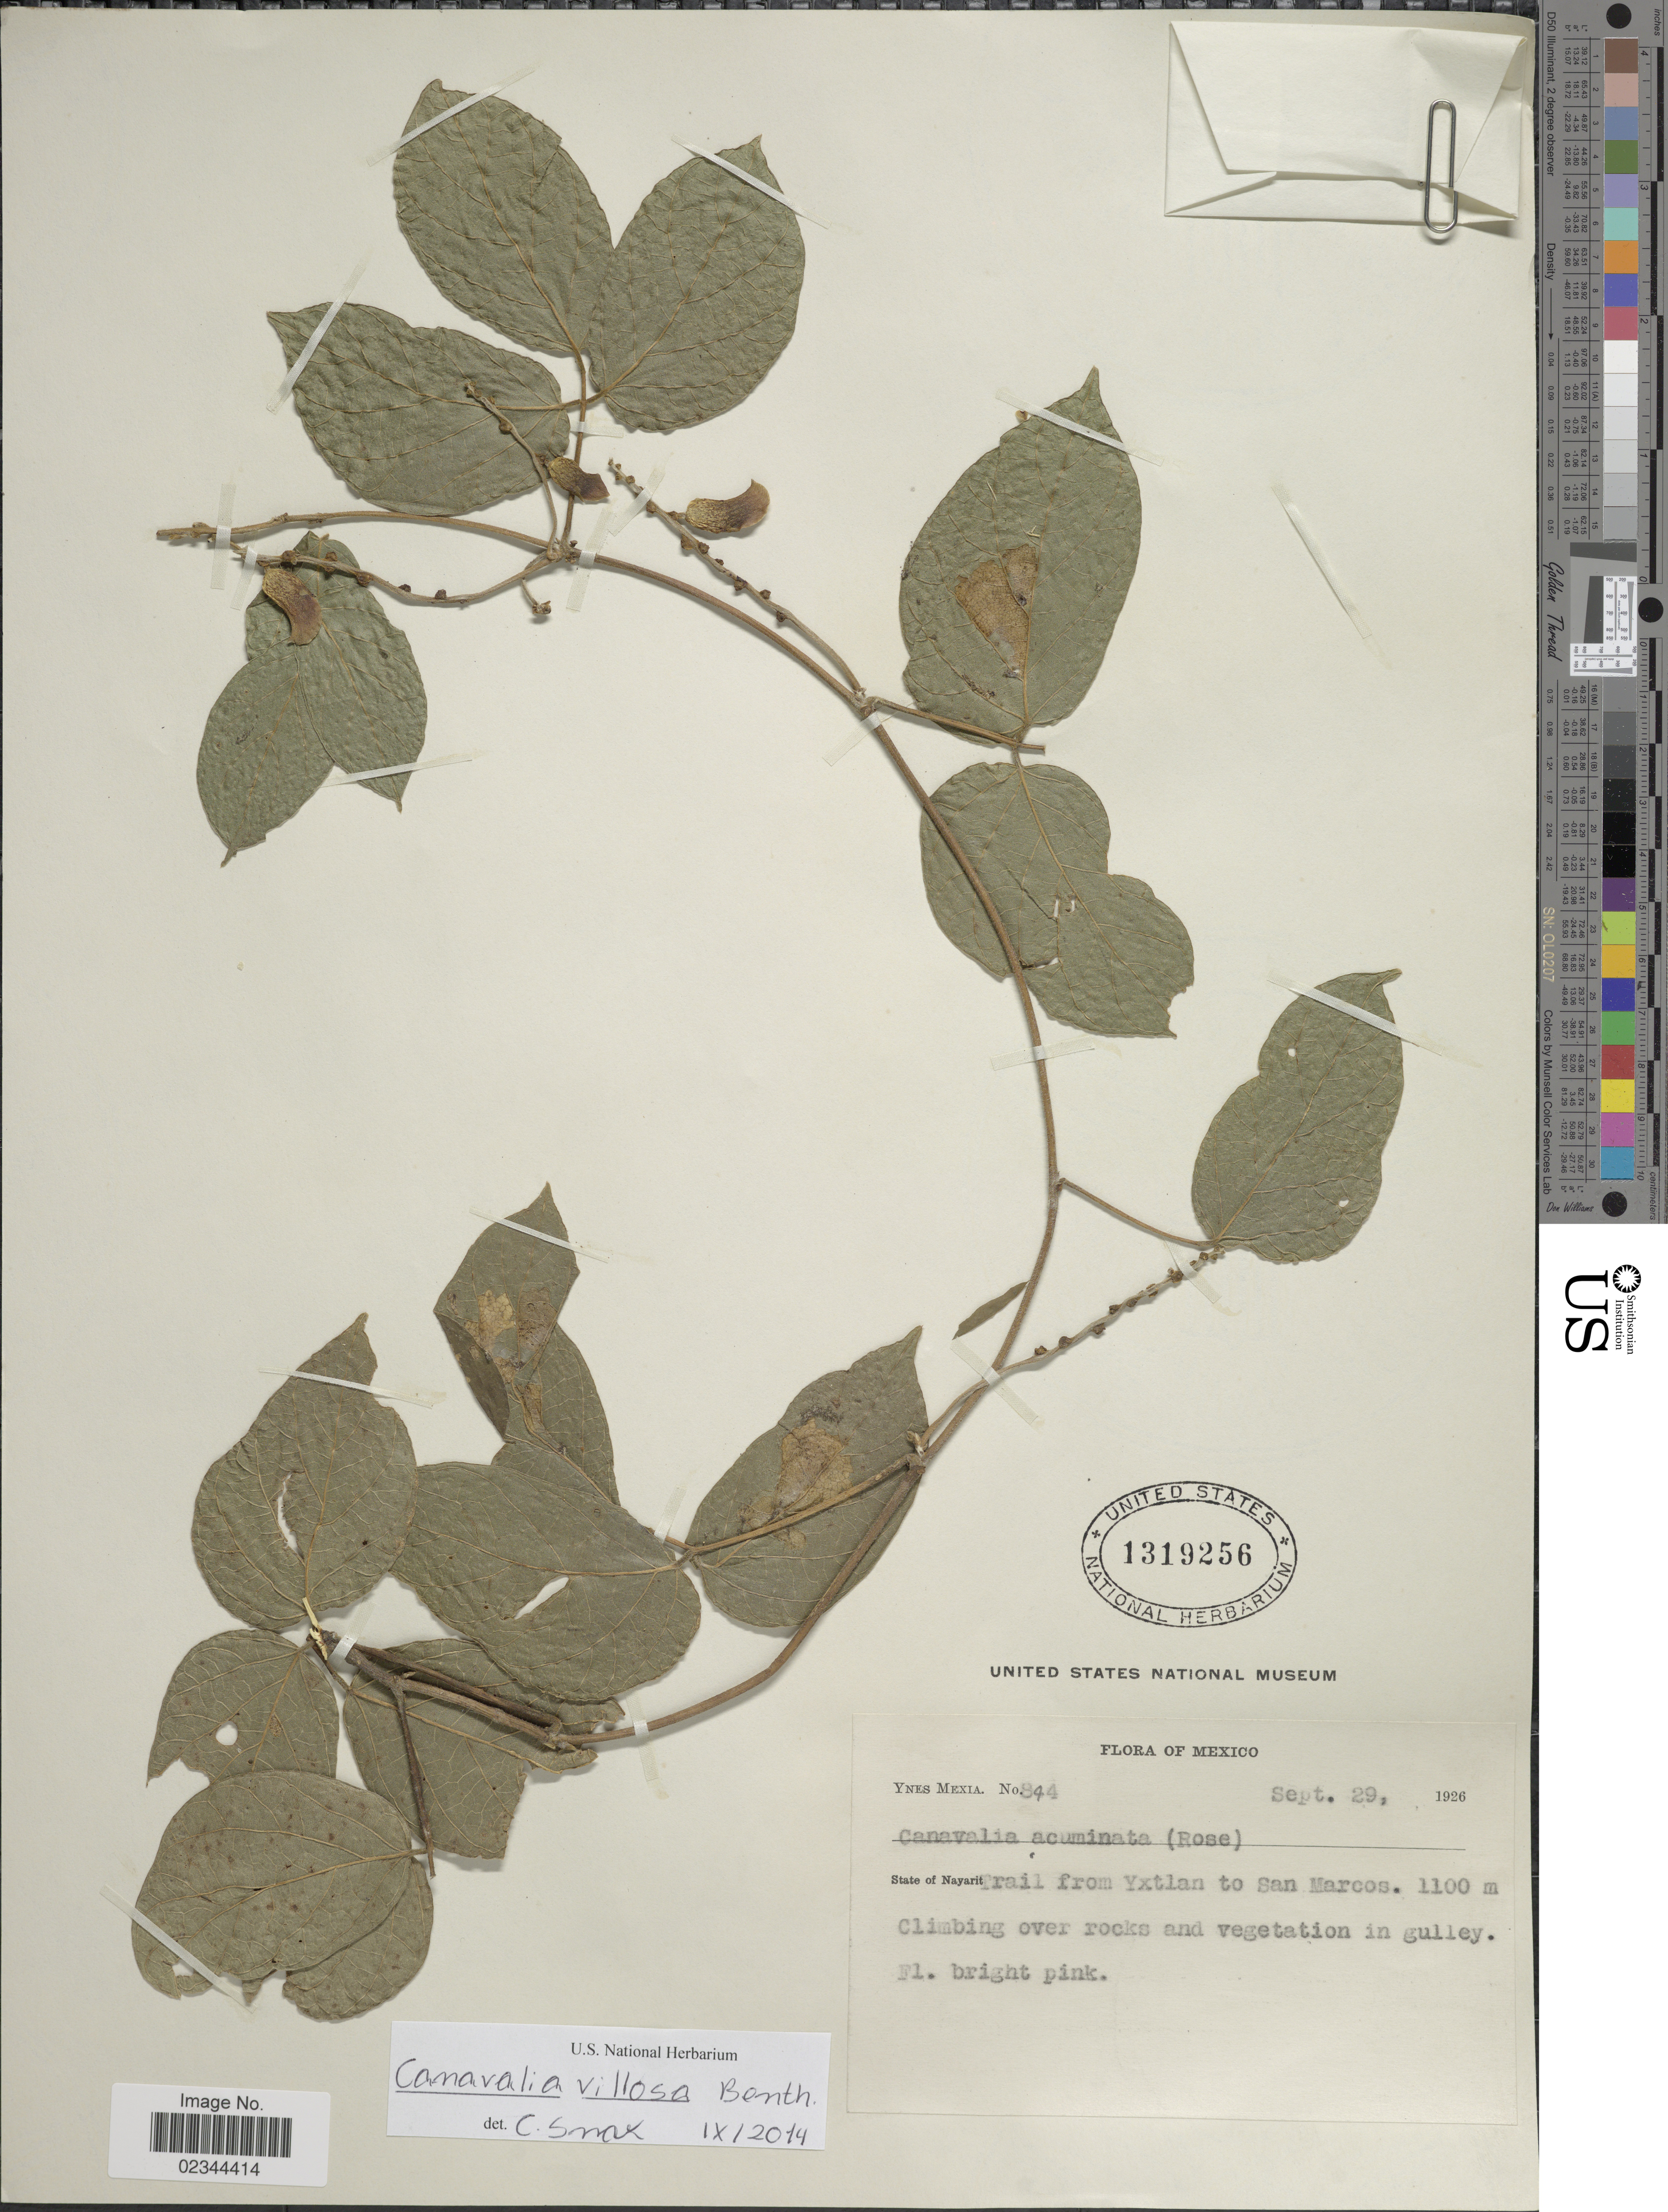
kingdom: Plantae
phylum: Tracheophyta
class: Magnoliopsida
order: Fabales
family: Fabaceae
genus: Canavalia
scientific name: Canavalia villosa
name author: Benth.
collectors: Y. Mexia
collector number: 844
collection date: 1926-09-29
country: Mexico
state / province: Nayarit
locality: Trail from Yxtlan to San Marcos.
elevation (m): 1100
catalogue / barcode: US 1319256